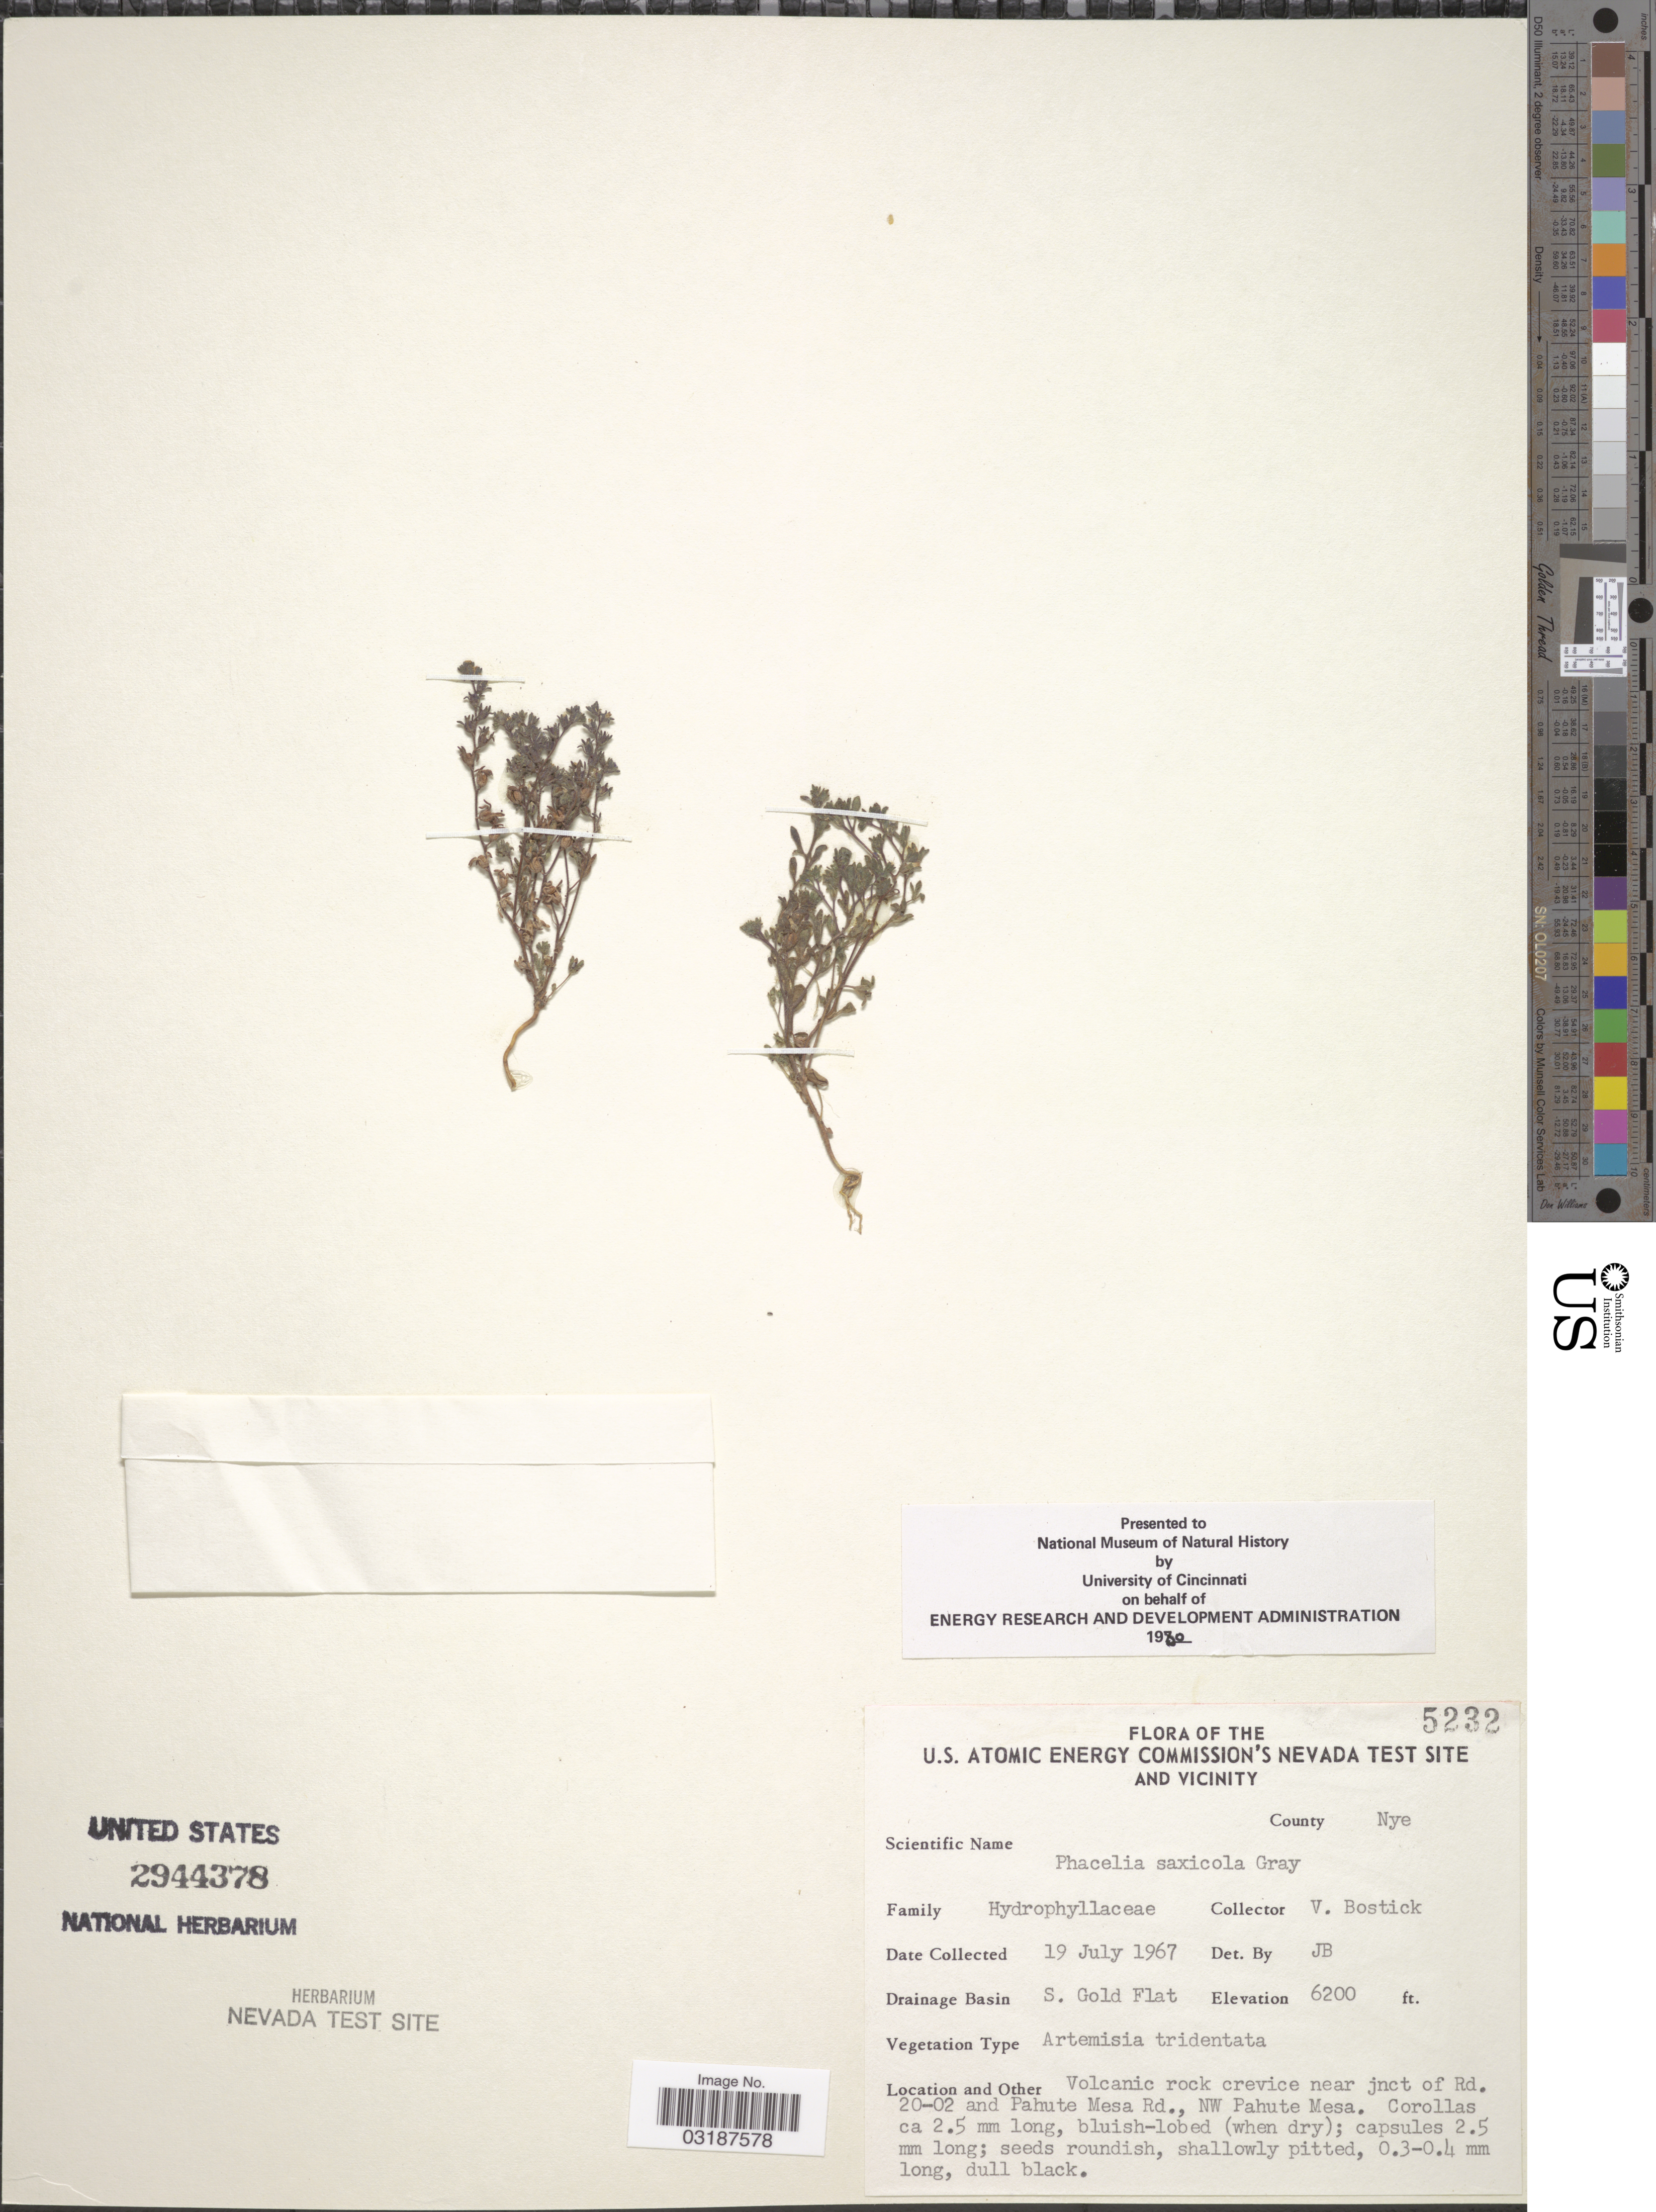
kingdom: Plantae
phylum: Tracheophyta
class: Magnoliopsida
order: Boraginales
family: Hydrophyllaceae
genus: Phacelia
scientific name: Phacelia saxicola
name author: A. Gray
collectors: V. Bostick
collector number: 5232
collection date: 1967-07-19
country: United States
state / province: Nevada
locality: U.S. Atomic Energy Commission's Nevada Test Site and Vicinity. County Nye. Drainage Basin S. Gold Flat. Volcanic rock crevice near jnct of Rd. 20-02 and Pahute Mesa Rd., NW Pahute Mesa.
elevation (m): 1890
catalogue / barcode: US 2944378